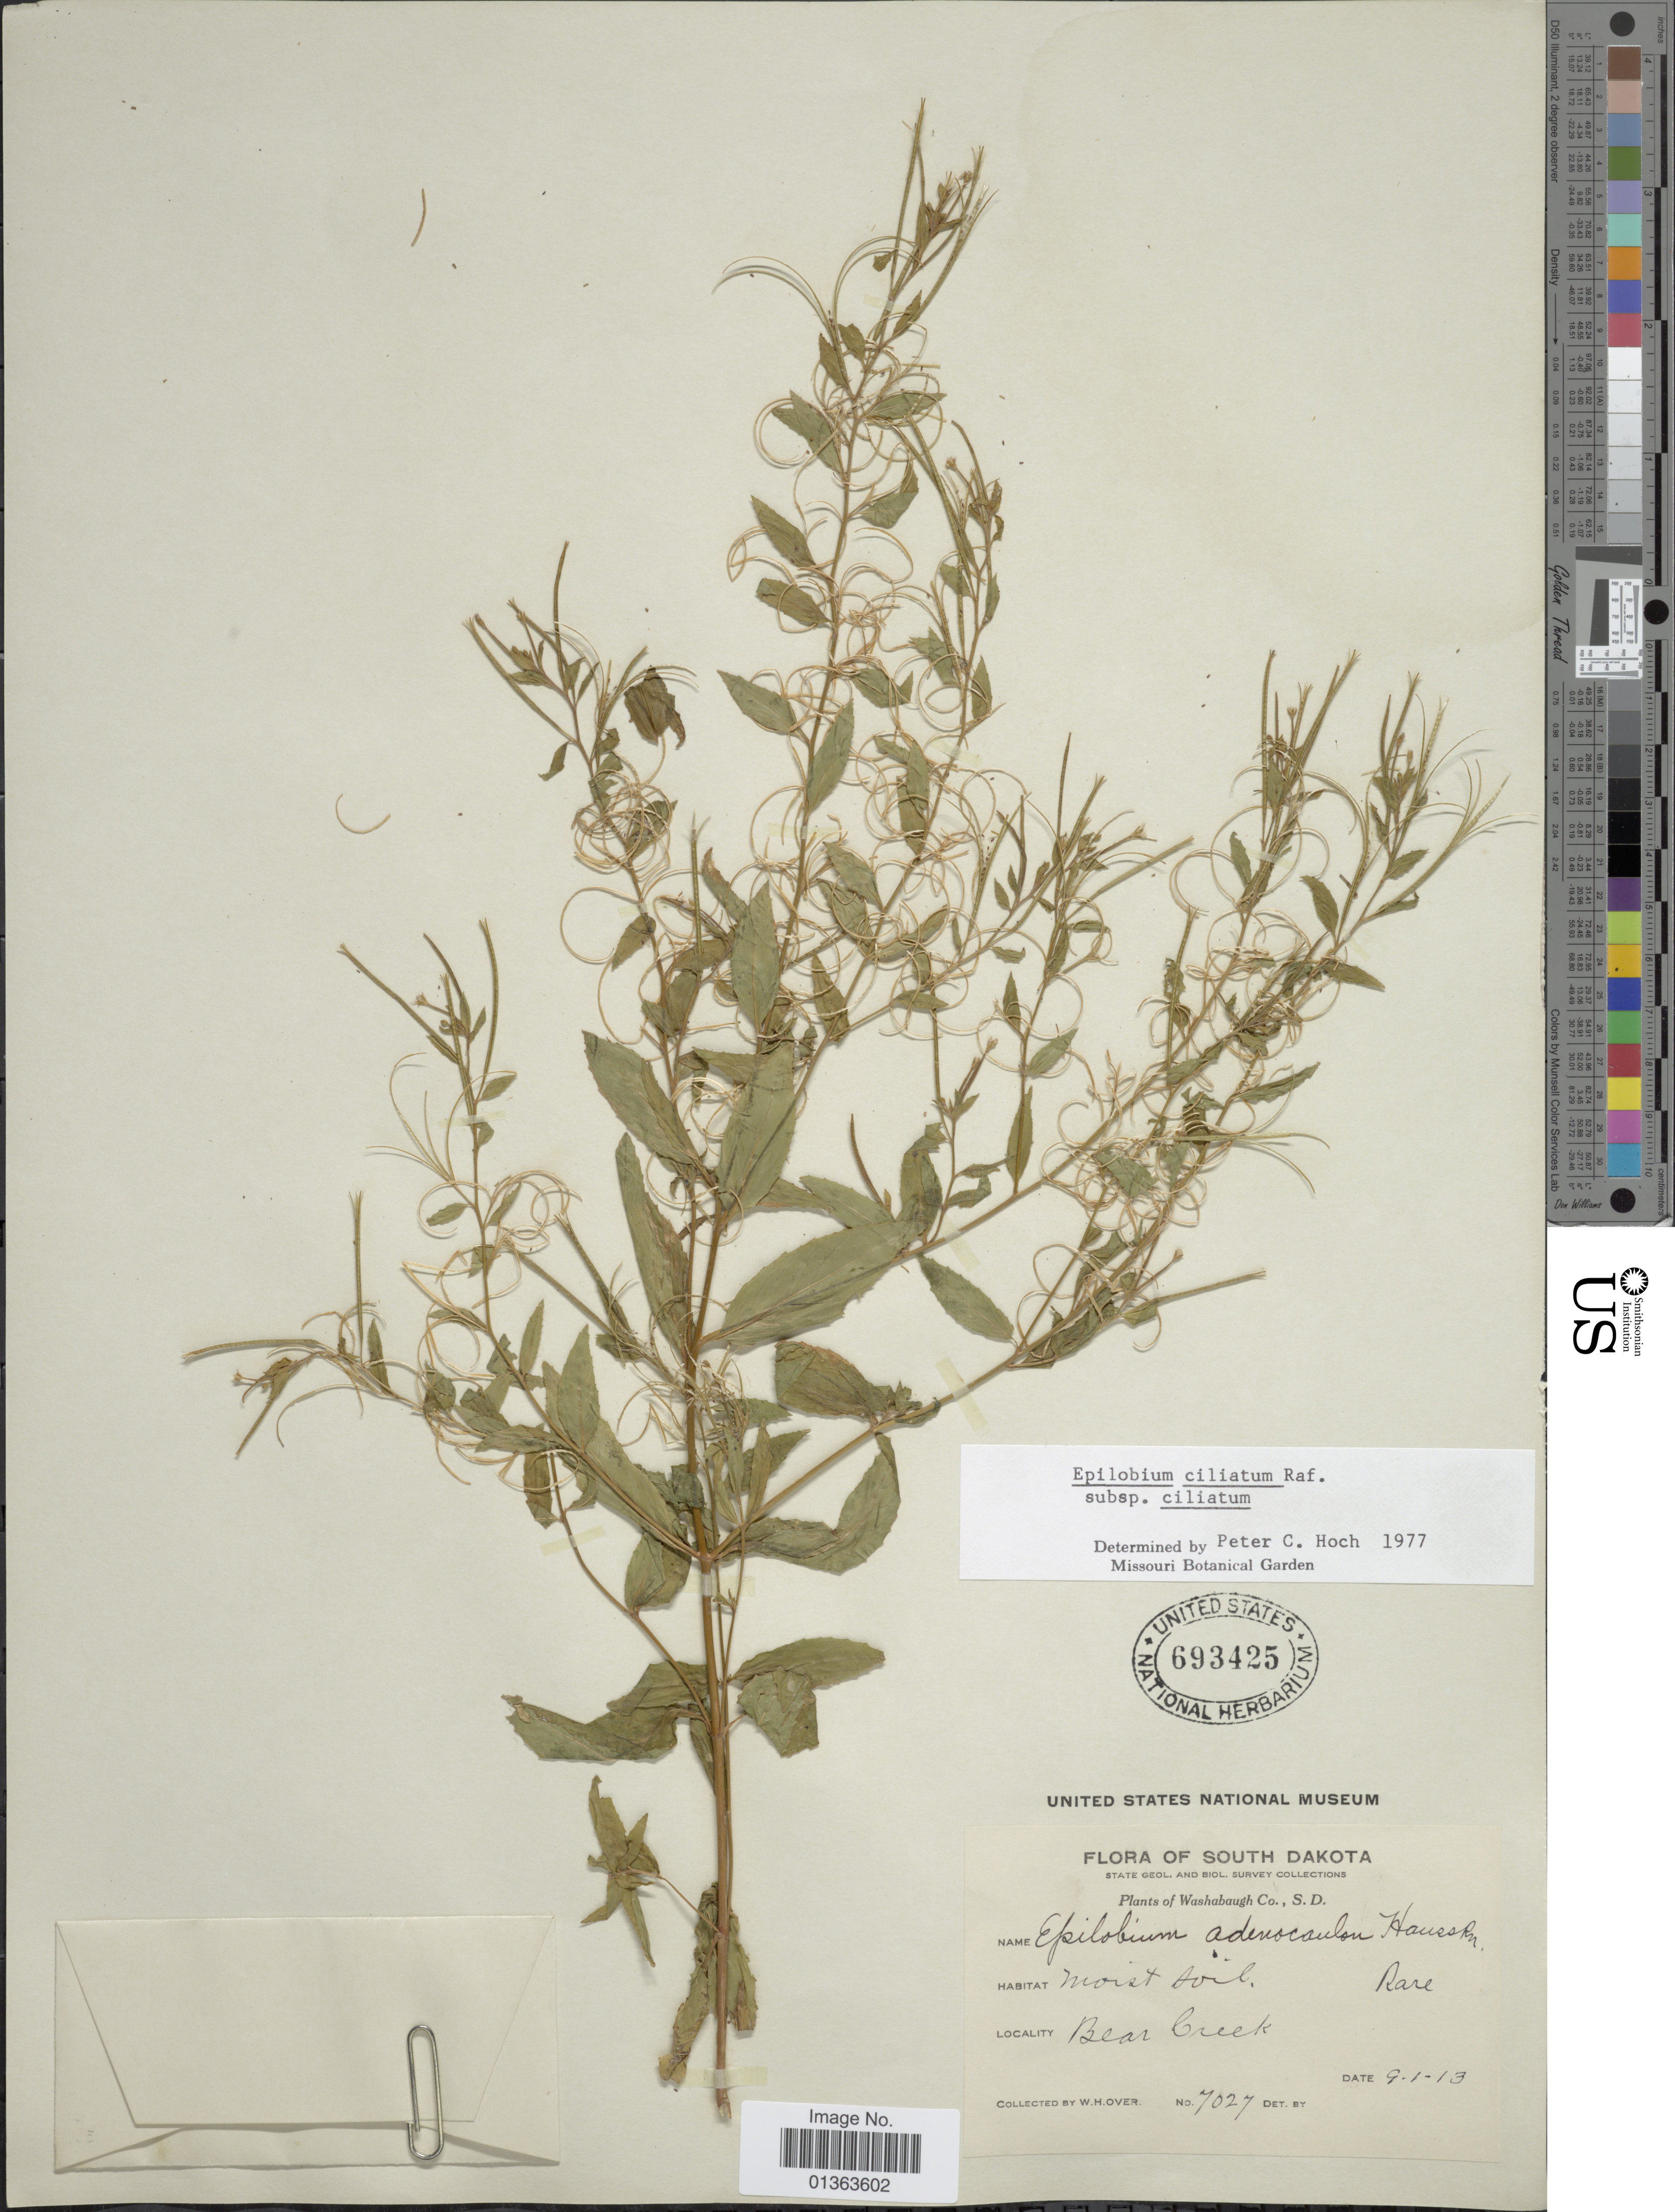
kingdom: Plantae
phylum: Tracheophyta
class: Magnoliopsida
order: Myrtales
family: Onagraceae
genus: Epilobium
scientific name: Epilobium ciliatum subsp. ciliatum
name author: Raf.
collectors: W. Over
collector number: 7027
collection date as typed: Transcribed d/m/y: 9/1/13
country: United States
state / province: South Dakota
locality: Washabaugh Co. Bear Creek.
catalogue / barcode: US 693425